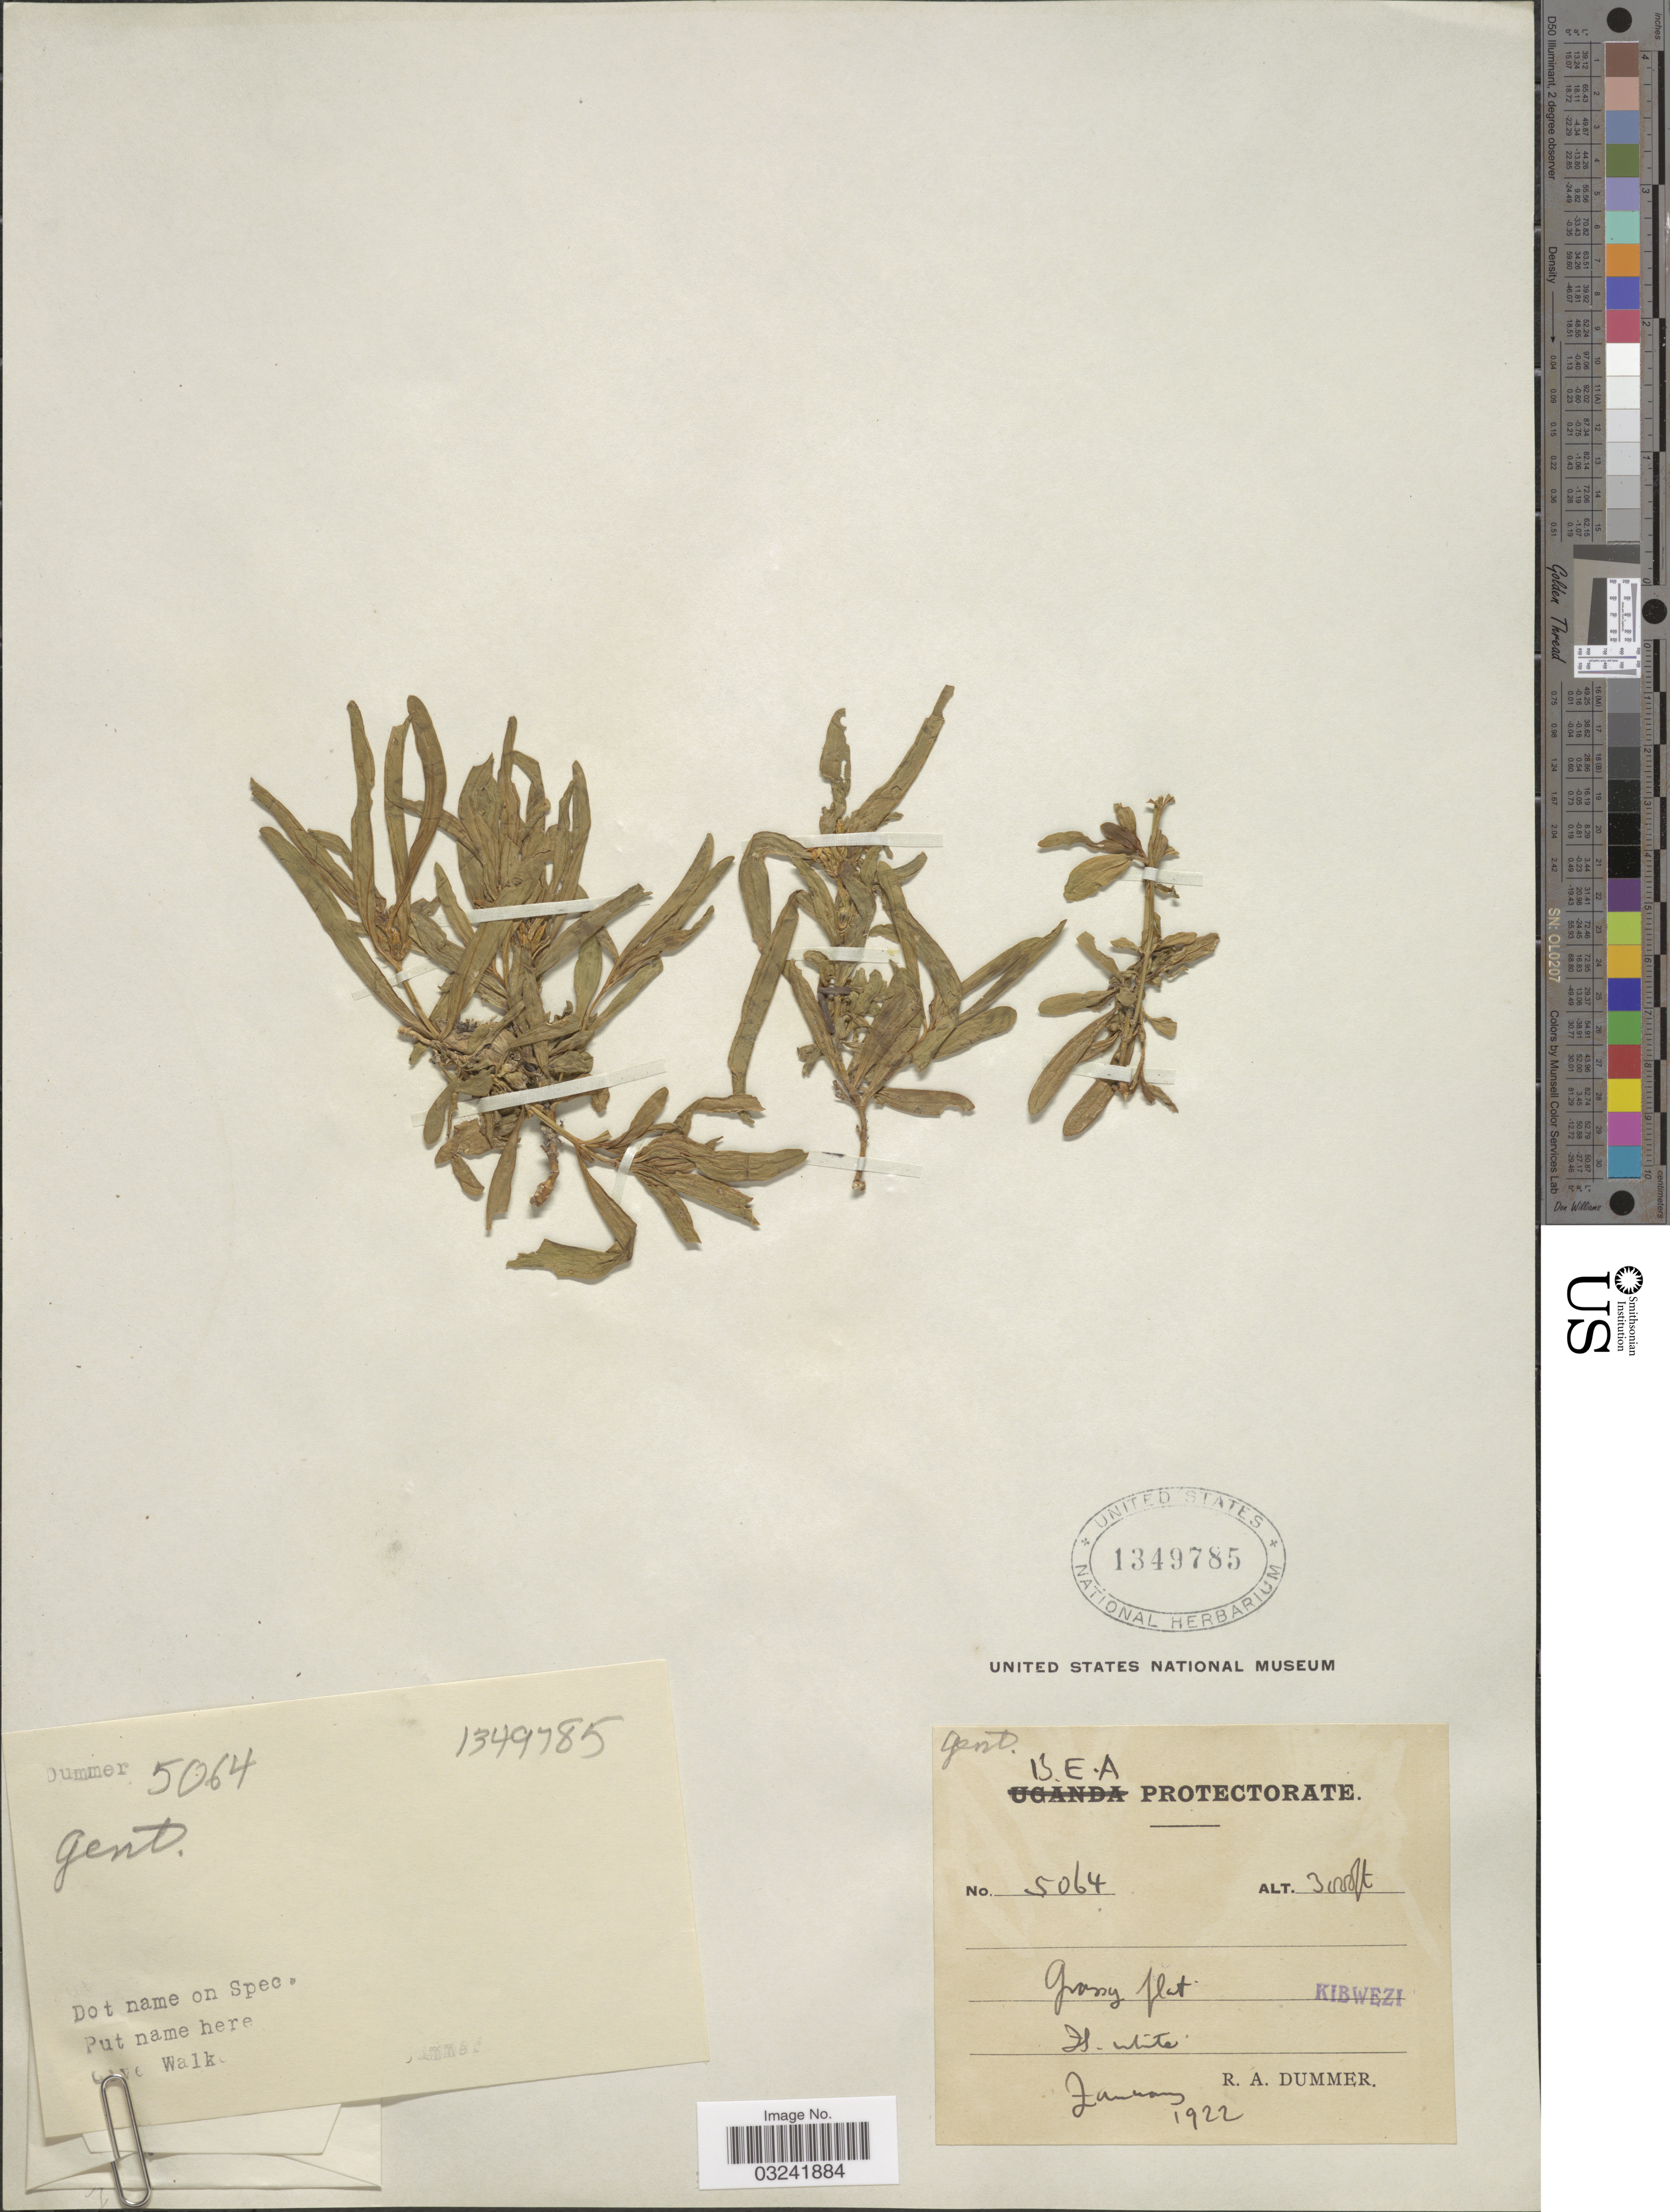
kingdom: Plantae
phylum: Tracheophyta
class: Magnoliopsida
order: Gentianales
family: Gentianaceae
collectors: R. Dümmer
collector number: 5064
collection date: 1922-01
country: Kenya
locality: B.E.A. Protectorate, Kibwezi.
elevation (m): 914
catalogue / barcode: US 1349785